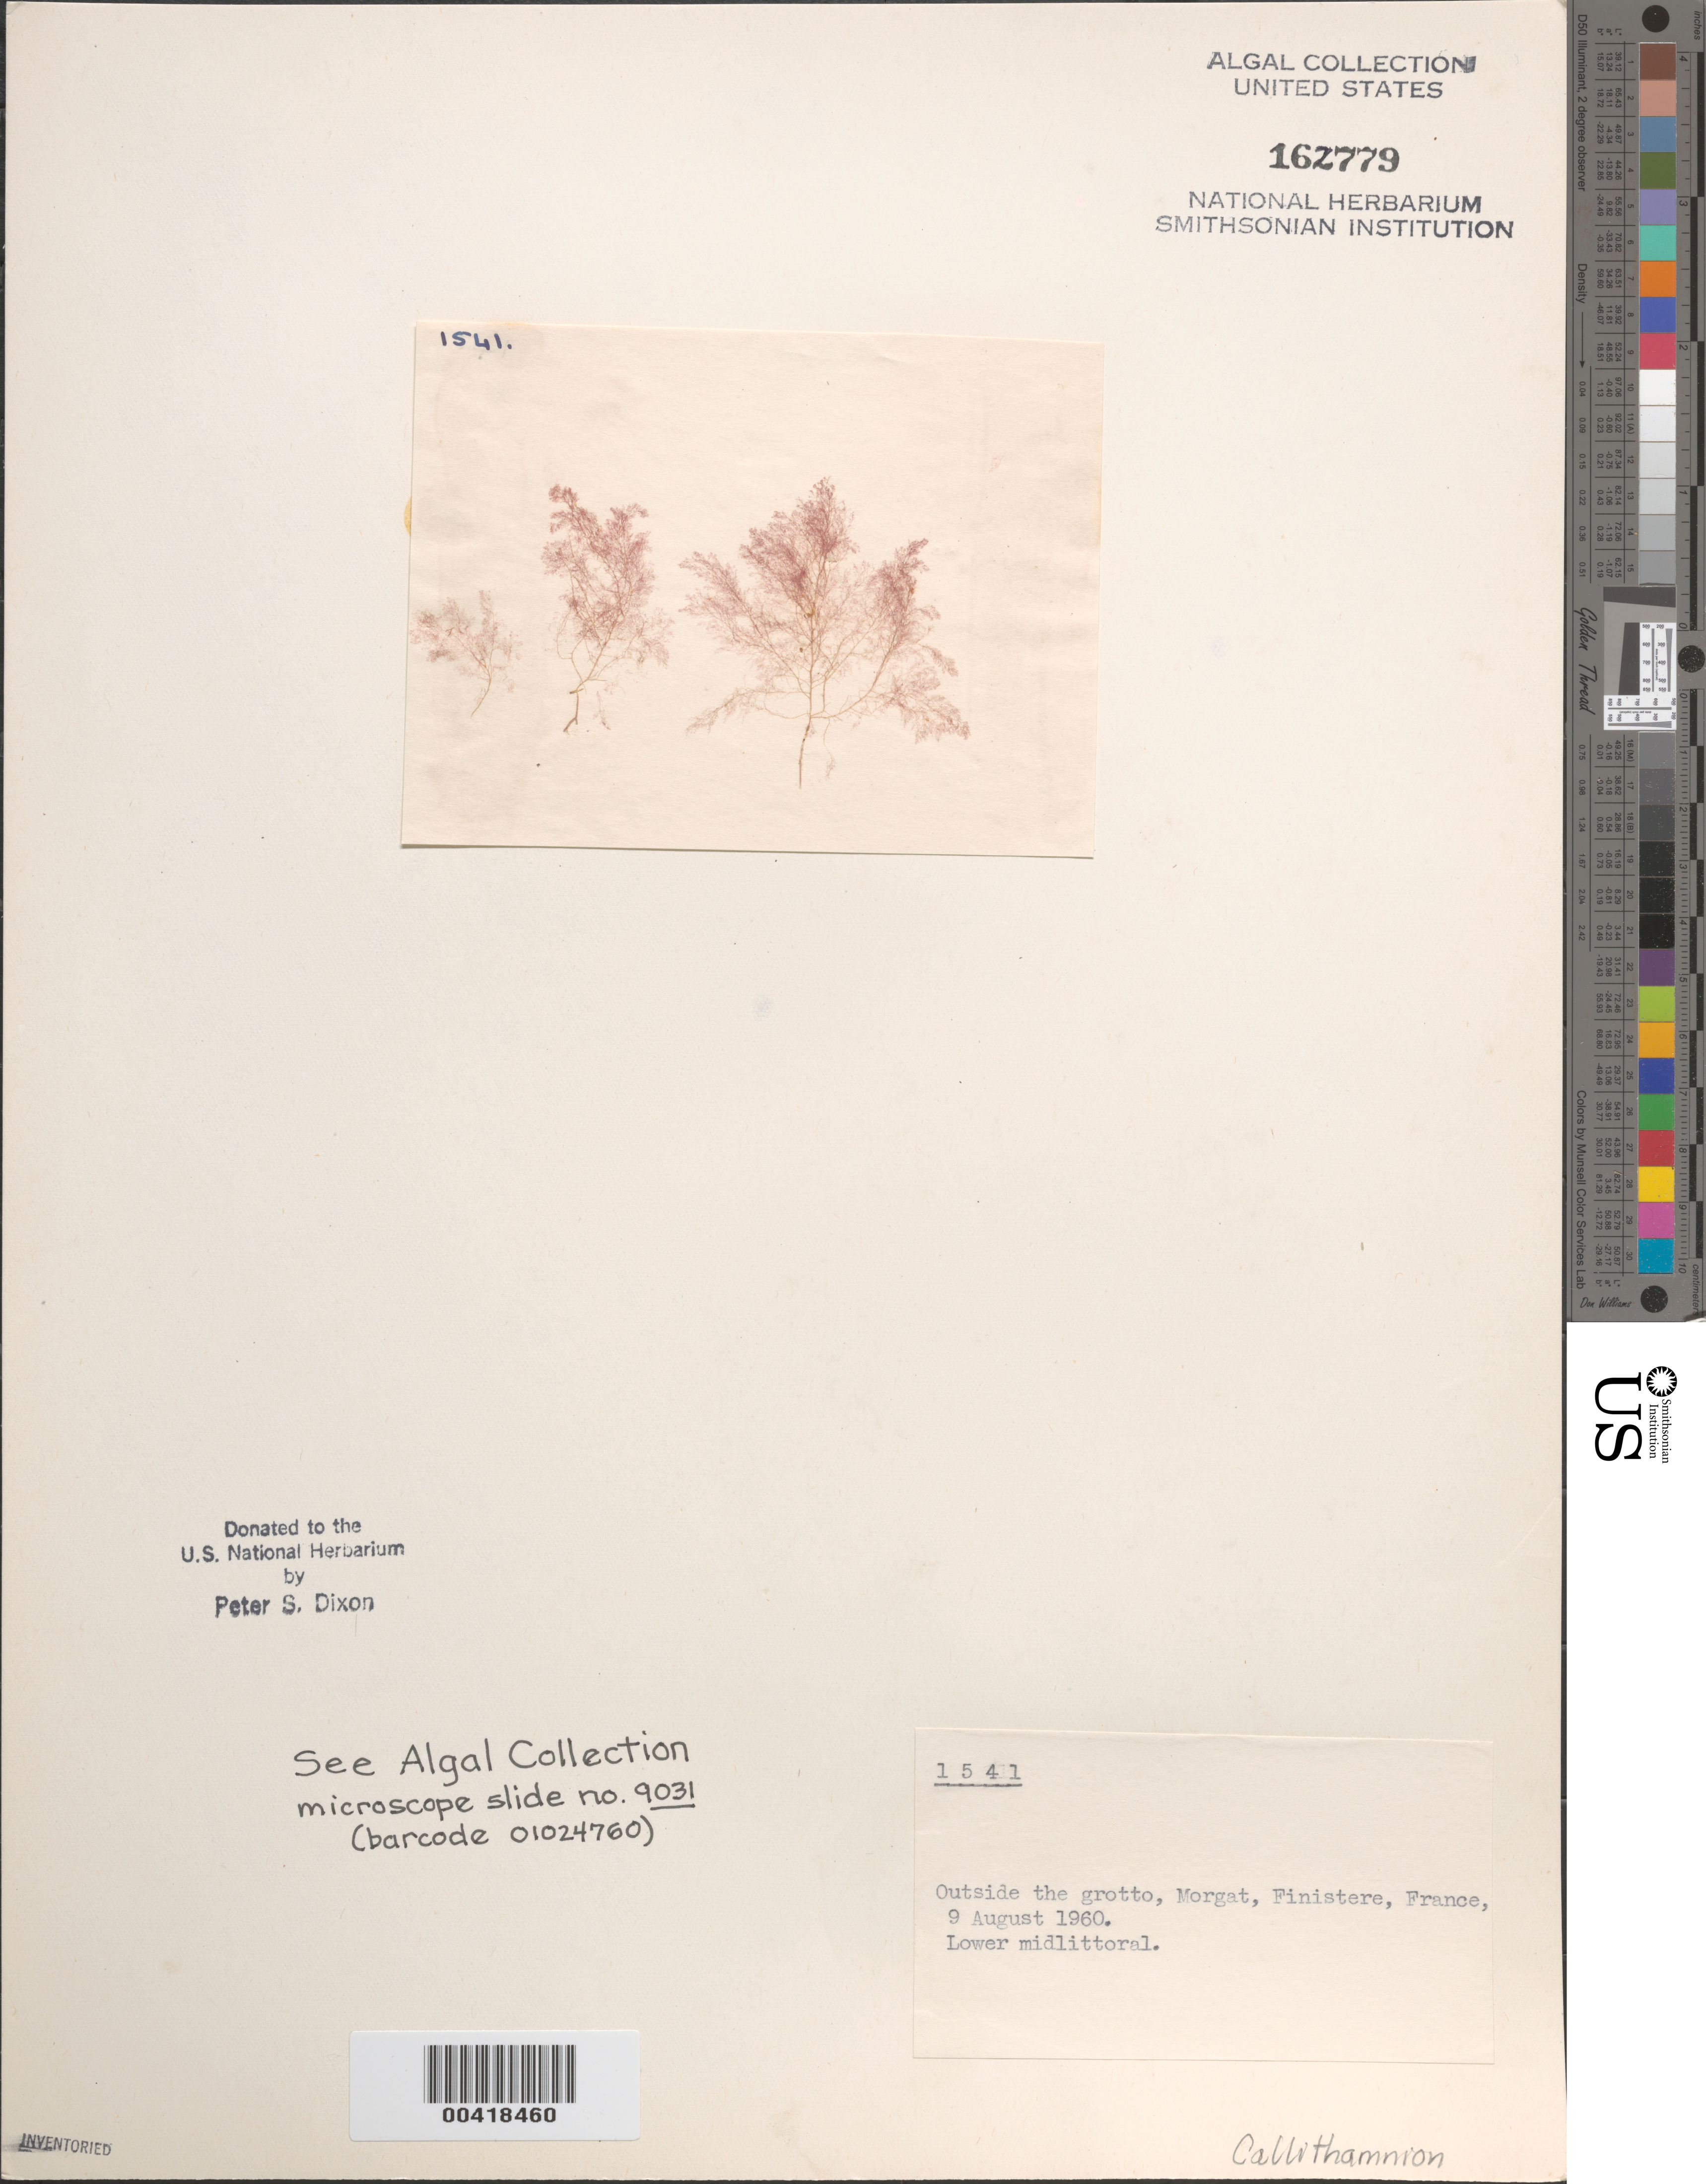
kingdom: Plantae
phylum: Rhodophyta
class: Florideophyceae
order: Ceramiales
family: Callithamniaceae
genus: Callithamnion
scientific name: Callithamnion sp.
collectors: P. S. Dixon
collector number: PSD 1541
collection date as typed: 09 Aug 1960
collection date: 1960-08-09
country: France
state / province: Bretagne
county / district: Finistère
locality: Morgat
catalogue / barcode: US 162779